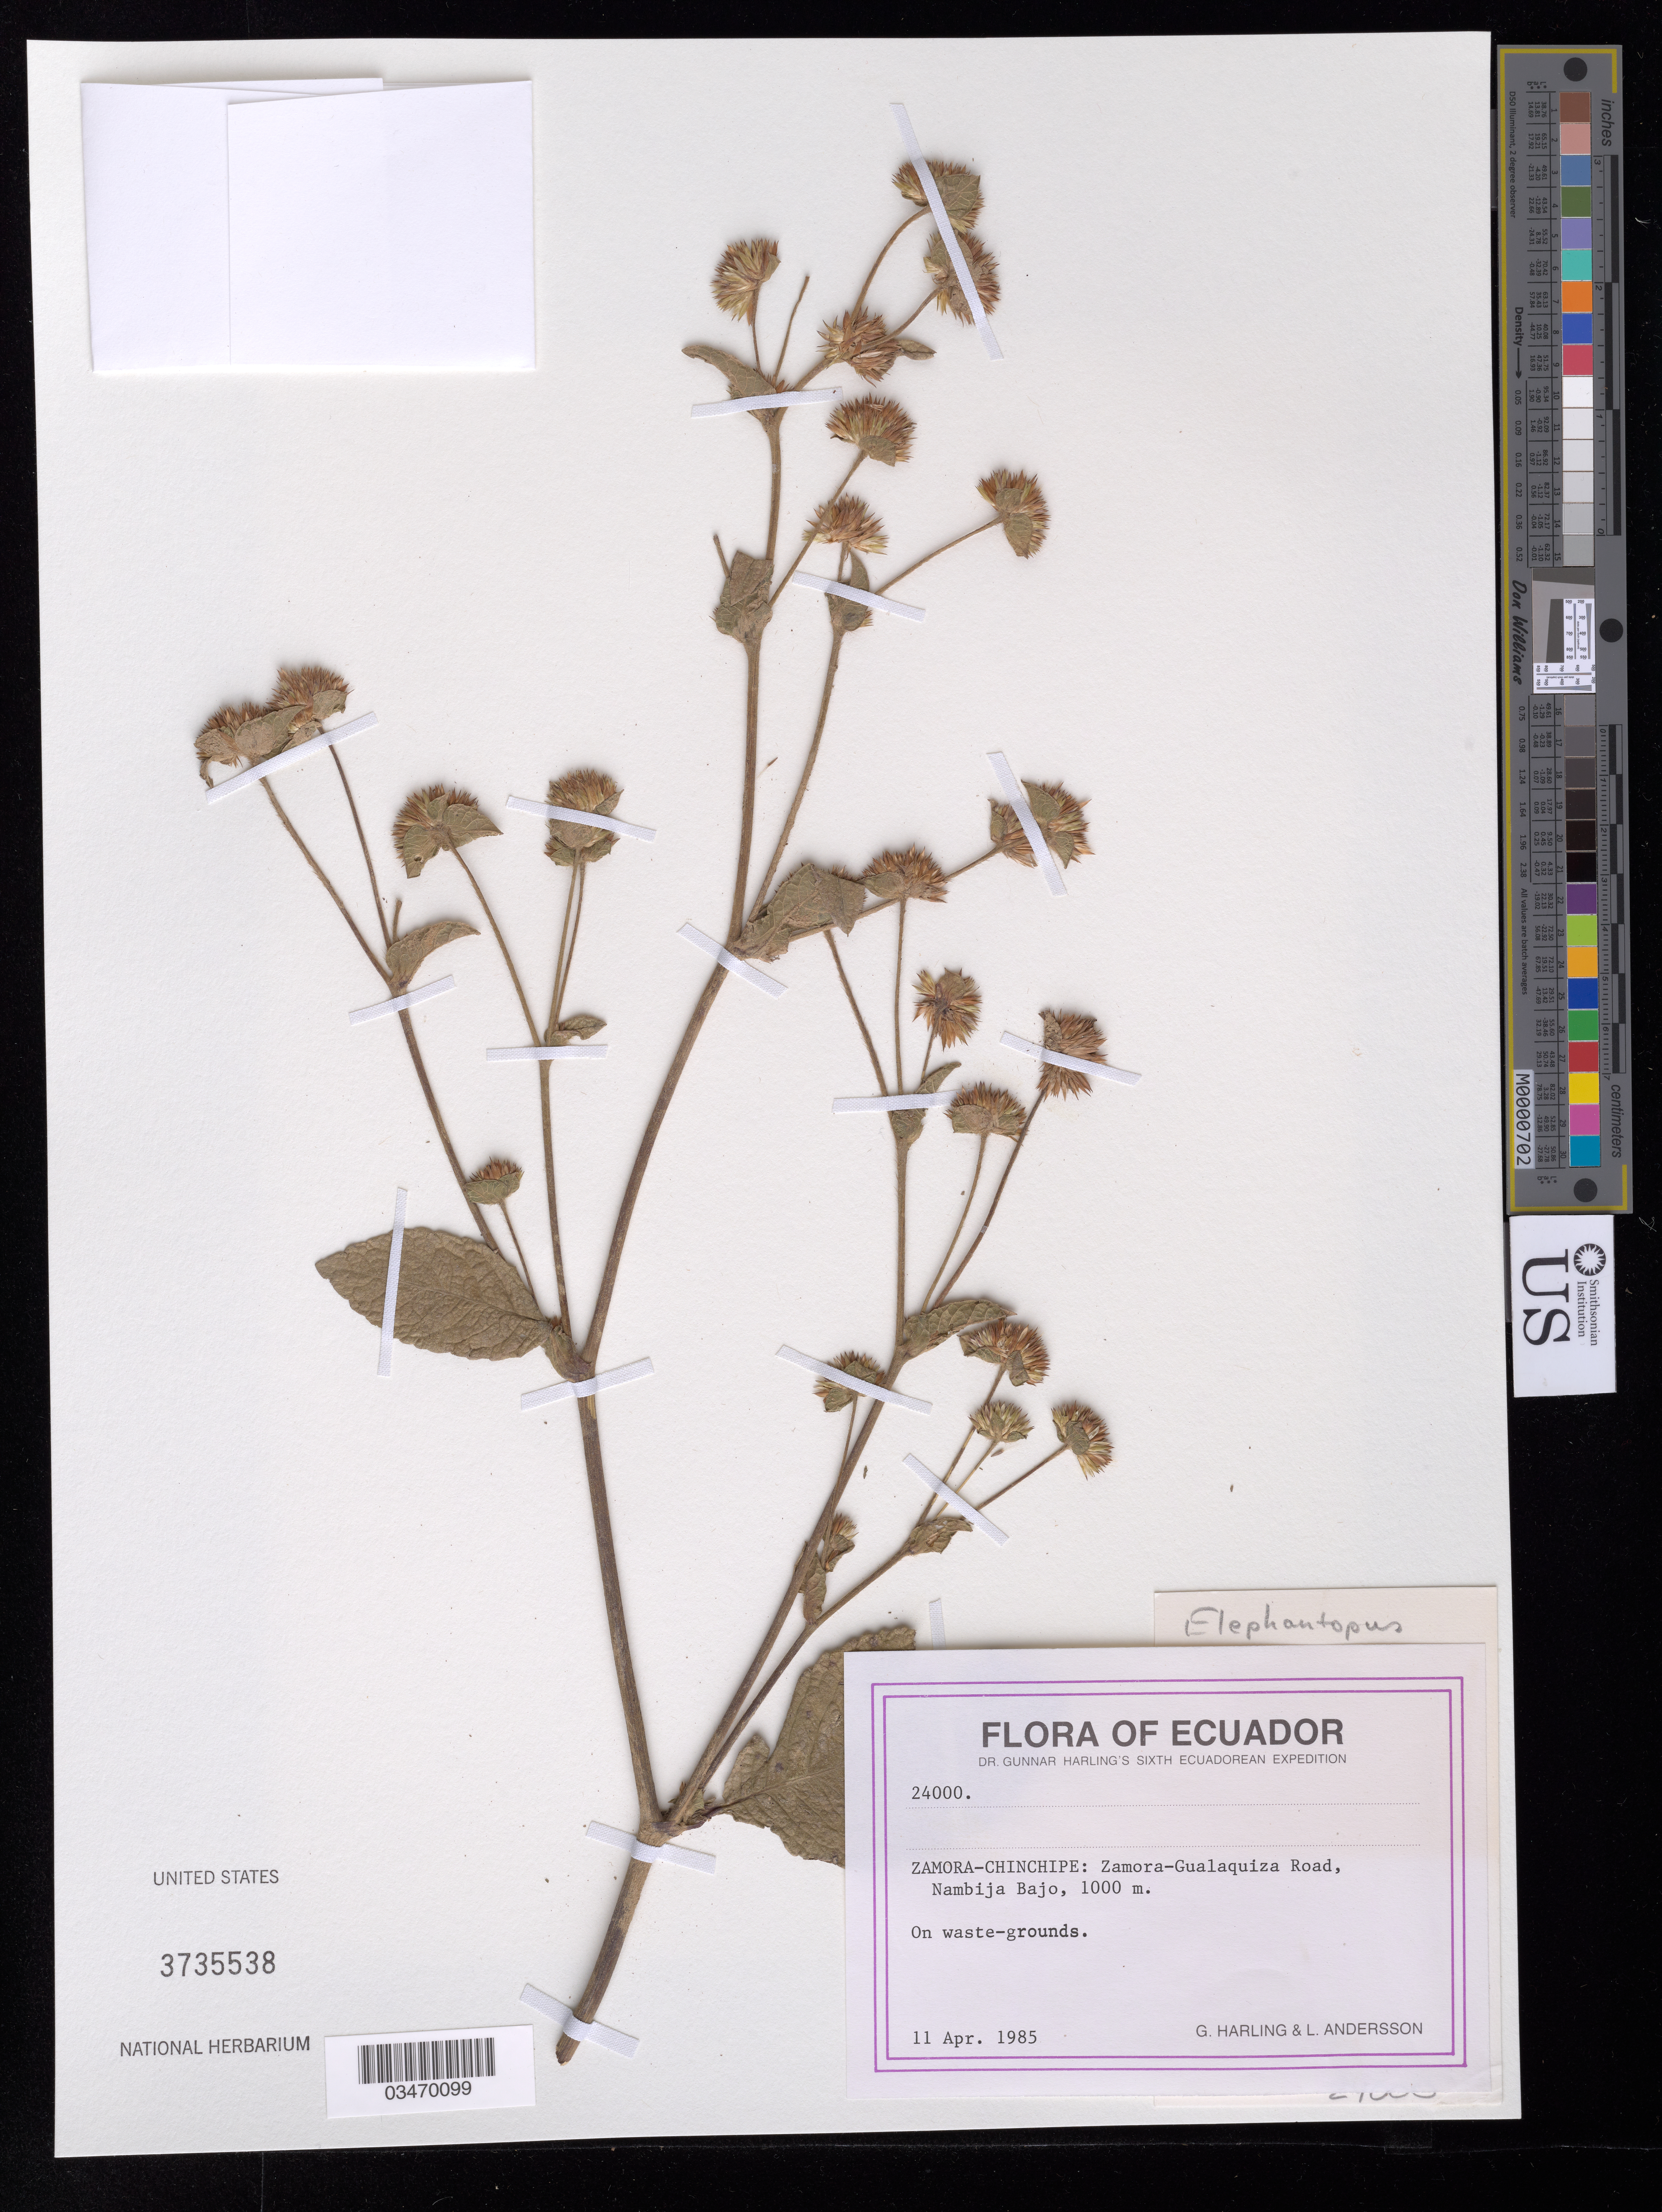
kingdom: Plantae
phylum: Tracheophyta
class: Magnoliopsida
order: Asterales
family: Asteraceae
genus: Elephantopus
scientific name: Elephantopus sp.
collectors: G. Harling & L. Andersson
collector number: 24000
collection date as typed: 11 Apr 1985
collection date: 1985-04-11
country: Ecuador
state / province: Zamora-Chinchipe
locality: Zamora-Gualaquiza Road, Nambija Bajo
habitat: On waste grounds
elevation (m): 1000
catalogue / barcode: US 3735538